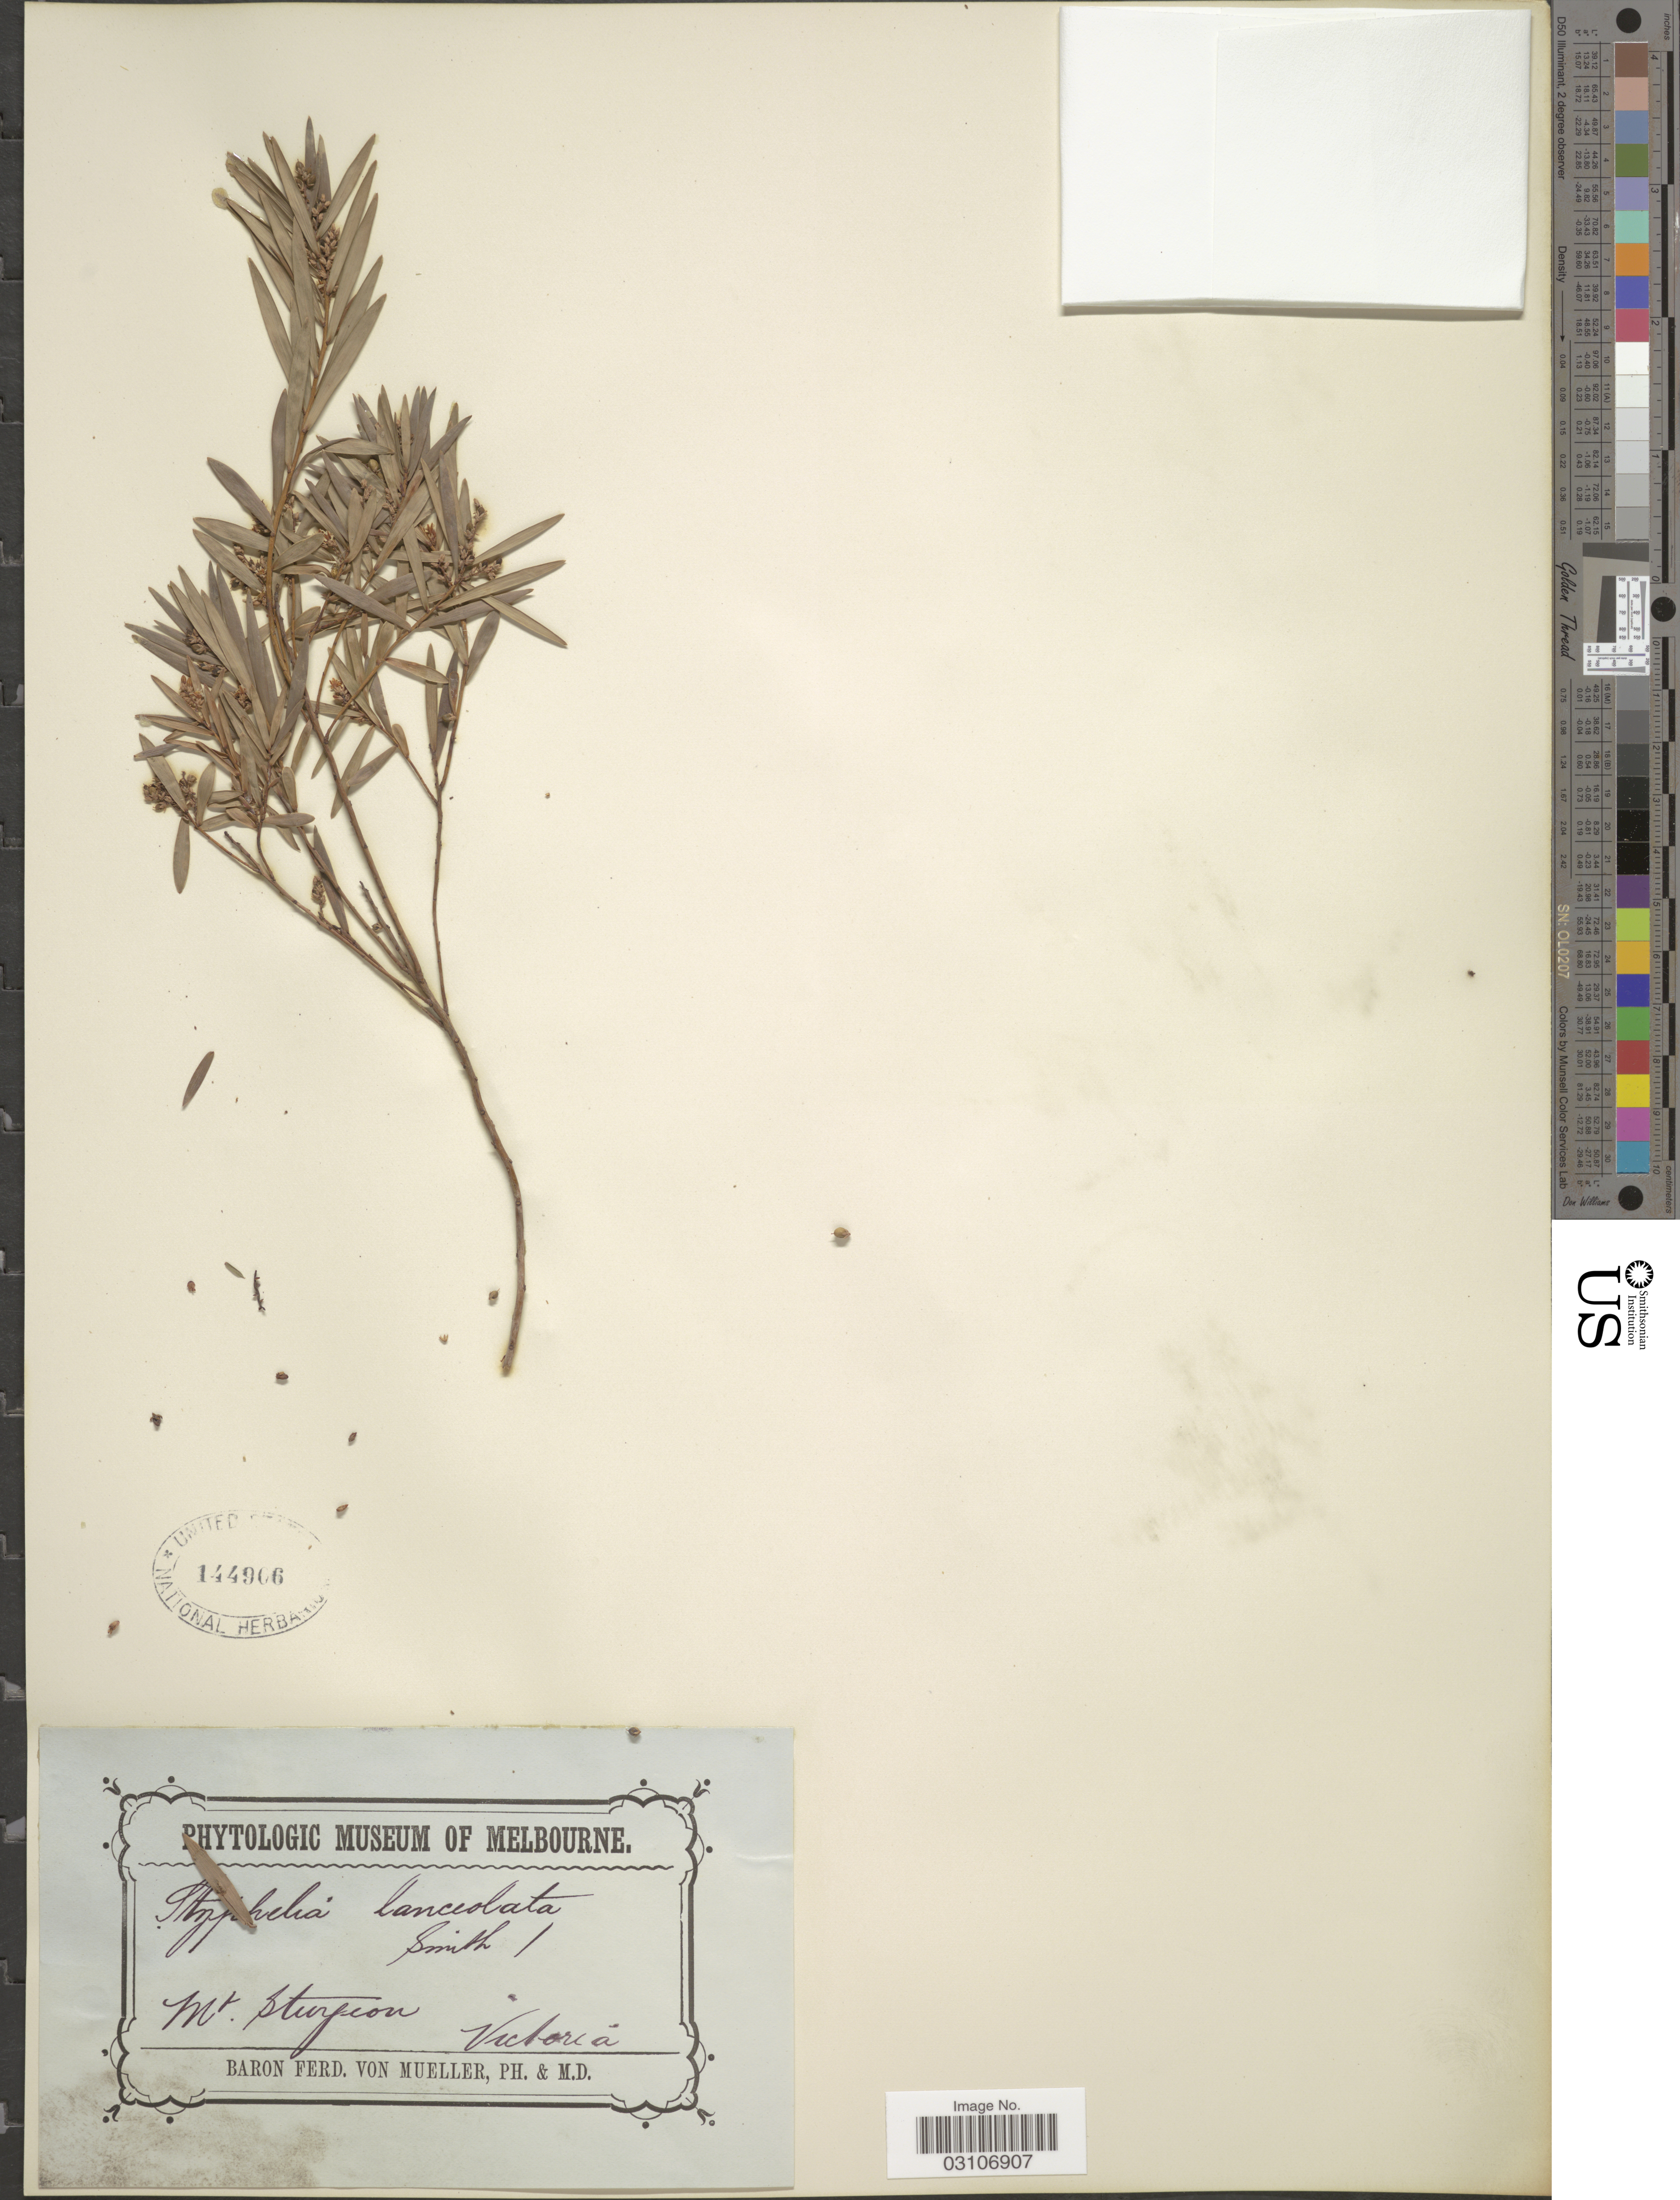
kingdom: Plantae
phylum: Tracheophyta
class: Magnoliopsida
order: Ericales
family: Ericaceae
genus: Leucopogon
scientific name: Leucopogon lanceolatus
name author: R. Br.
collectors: F. Mueller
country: Australia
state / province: Victoria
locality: Mt. Sturgeon. Victoria.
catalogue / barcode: US 149906